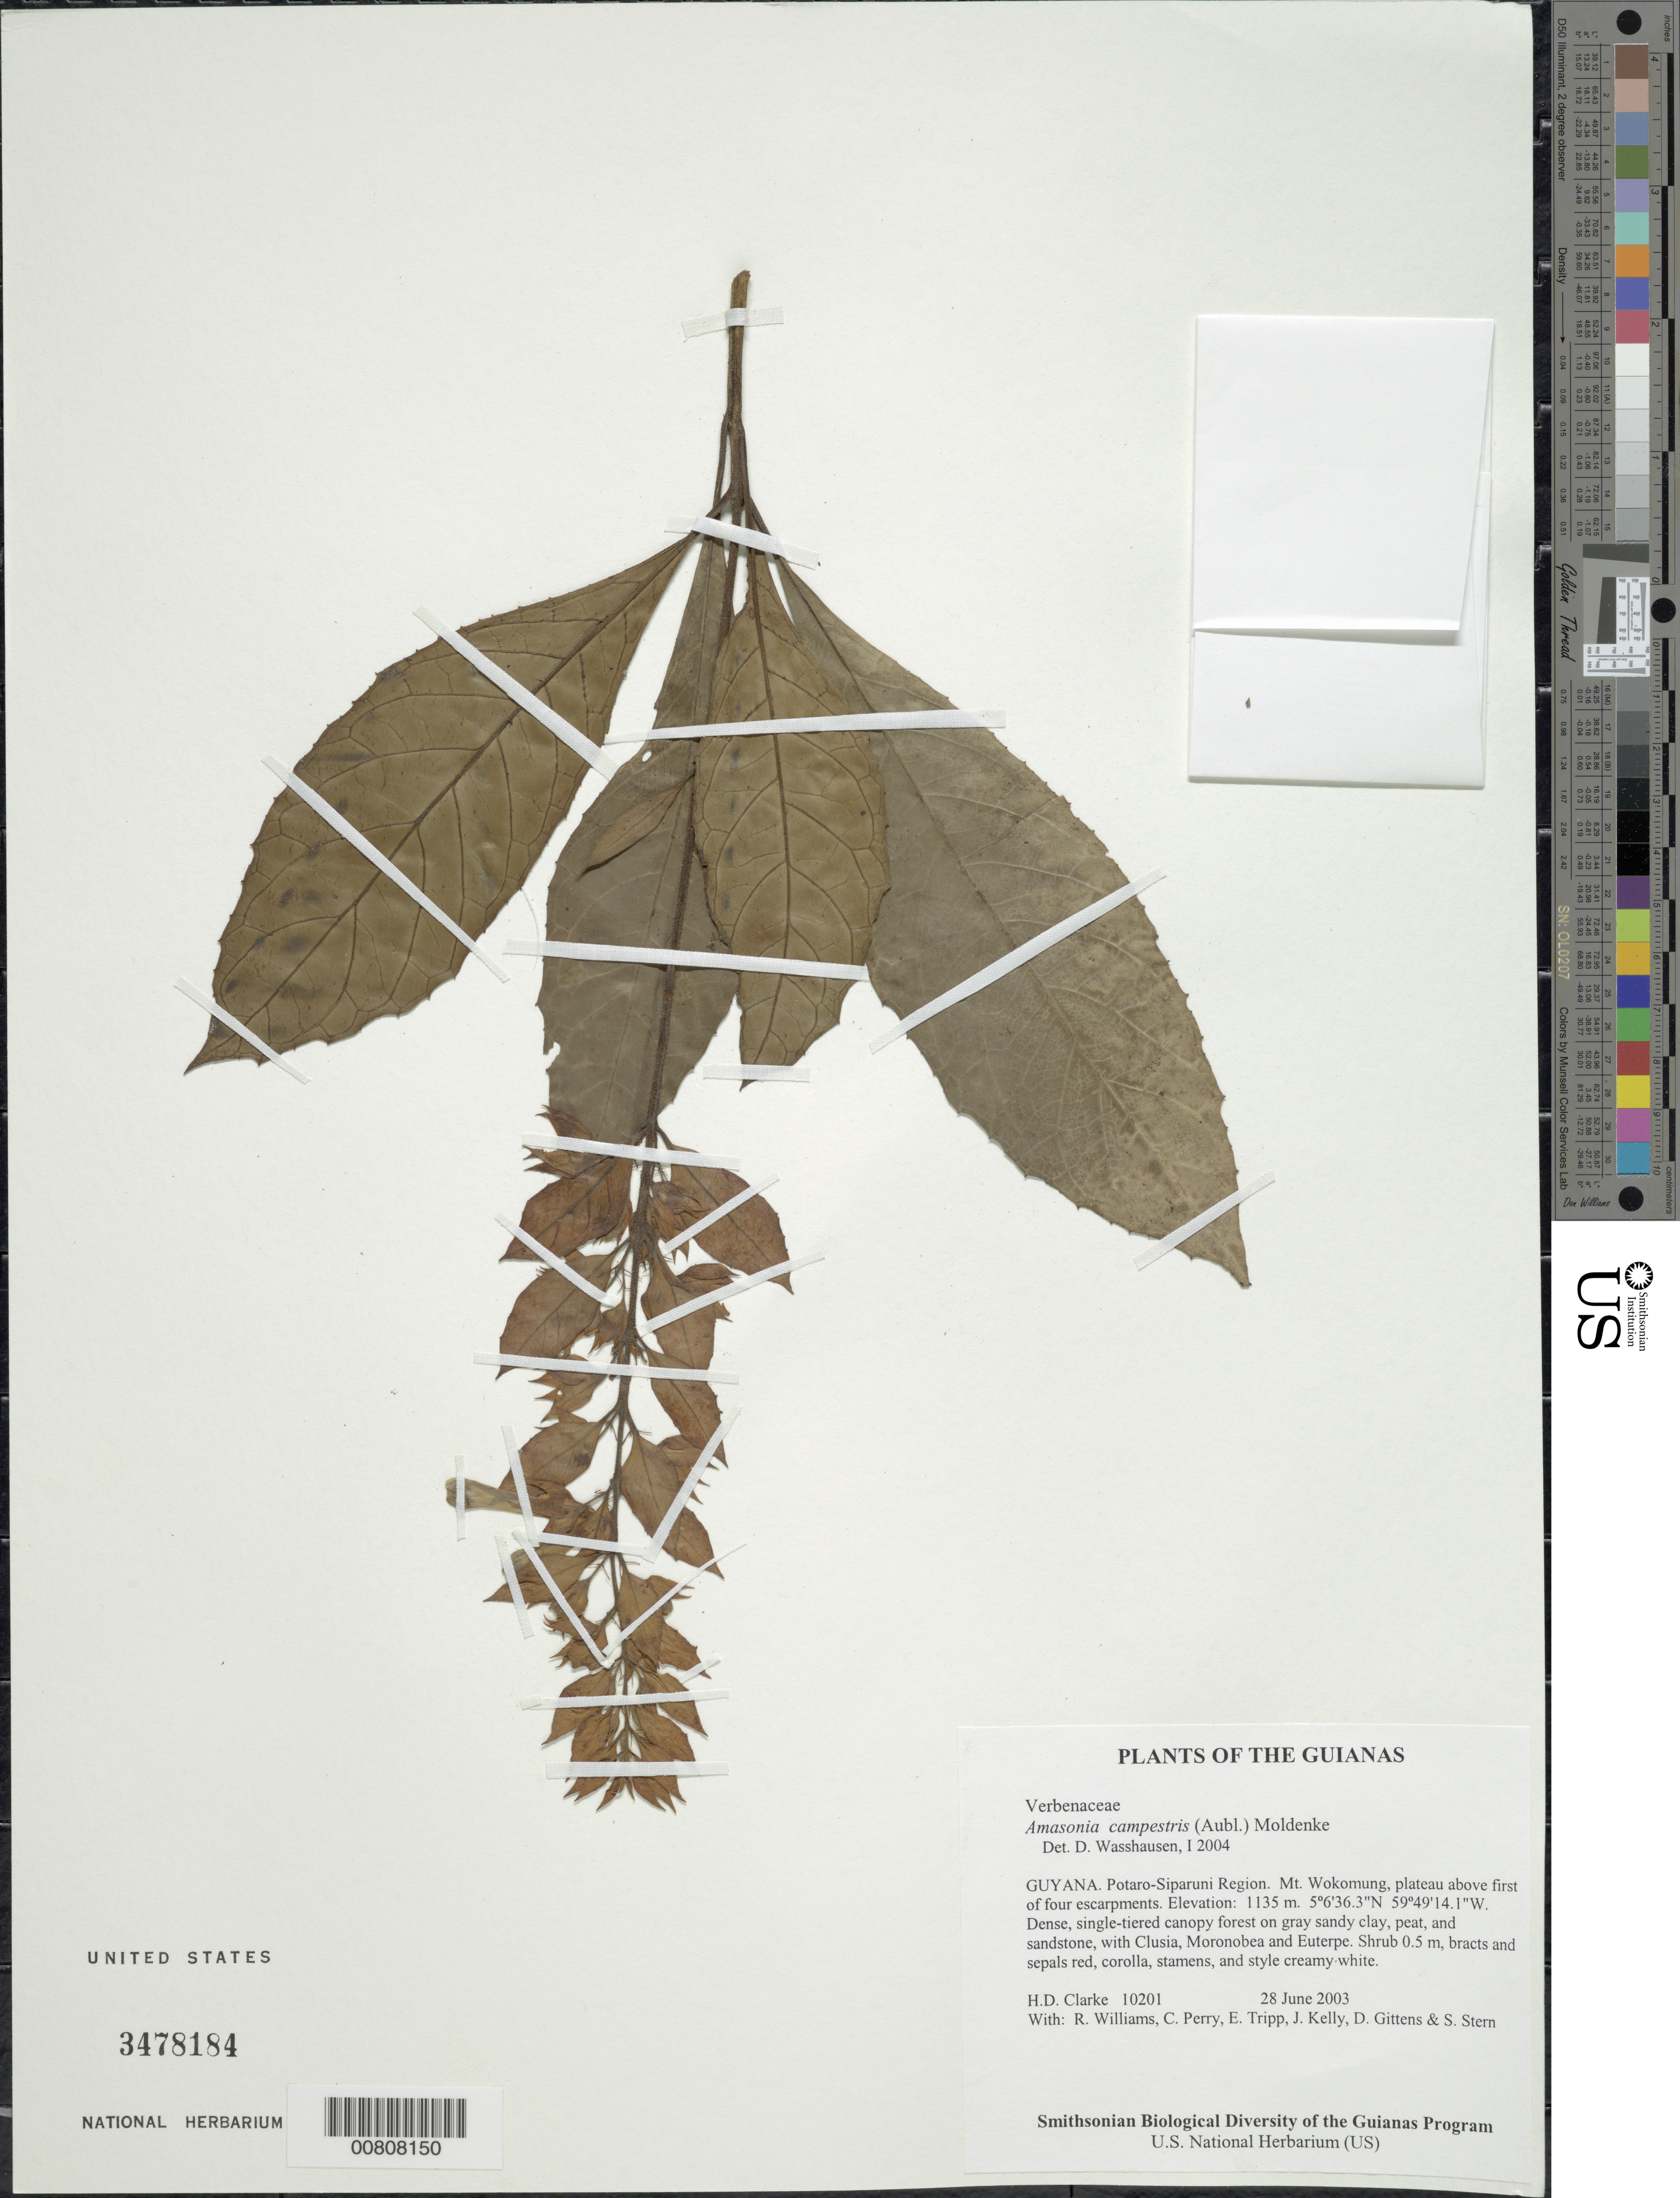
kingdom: Plantae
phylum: Tracheophyta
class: Magnoliopsida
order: Lamiales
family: Lamiaceae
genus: Amasonia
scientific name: Amasonia campestris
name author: (Aubl.) Moldenke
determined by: Wasshausen, Dieter C., (BOT), Smithsonian Institution - National Museum of Natural History (UNITED STATES)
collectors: H. D. Clarke, R. Williams, C. Perry, E. Tripp, J. Kelly, D. Gittens & S. R. Stern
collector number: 10201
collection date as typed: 28 June 2003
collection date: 2003-06-28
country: Guyana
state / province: Potaro-Siparuni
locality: Mt. Wokomung, plateau above first of four escarpments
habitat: Dense, single-tiered canopy forest on gray sandy clay, peat, and sandstone, with Clusia, Moronobea and Euterpe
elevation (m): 1135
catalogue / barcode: US 3478184